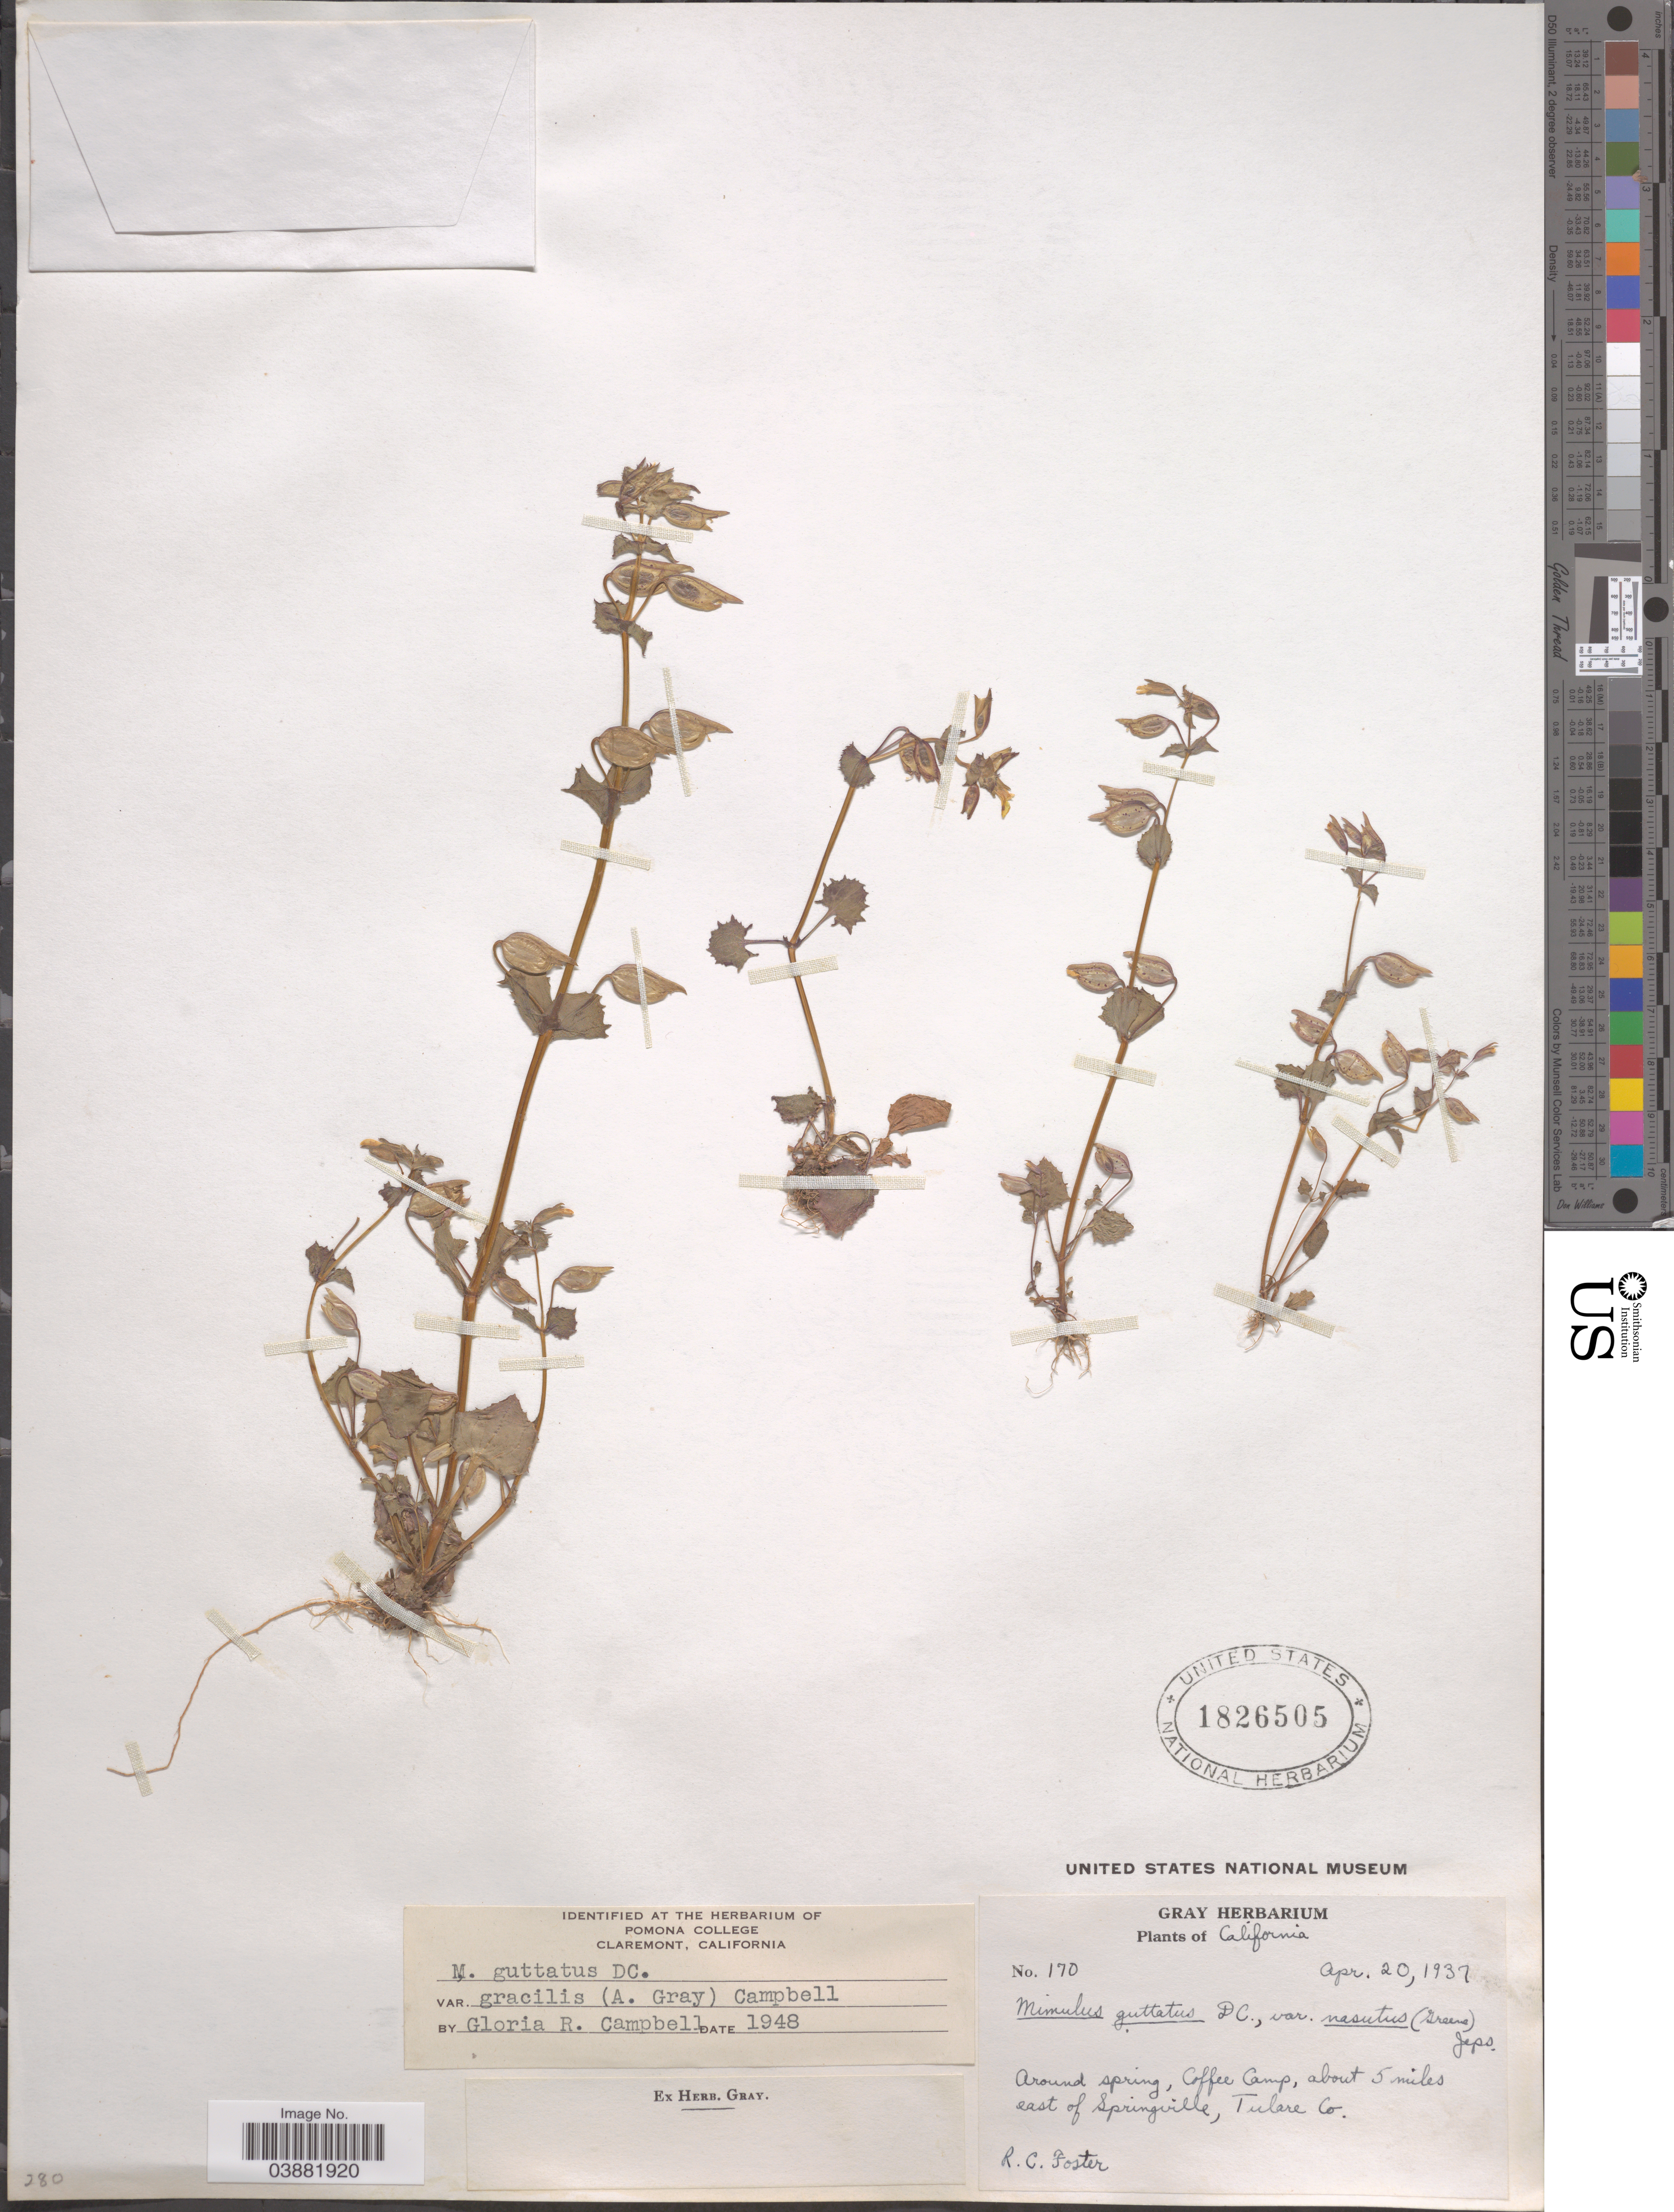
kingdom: Plantae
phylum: Tracheophyta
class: Magnoliopsida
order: Lamiales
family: Phrymaceae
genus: Mimulus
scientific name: Mimulus guttatus var. gracilis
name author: (A. Gray) G.R. Campb.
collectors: R. C. Foster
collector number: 170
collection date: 1937-04-20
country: United States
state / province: California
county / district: Tulare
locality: Around spring, Coffee Camp, about 5 miles east of Springville, Tulare Co.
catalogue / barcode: US 1826505